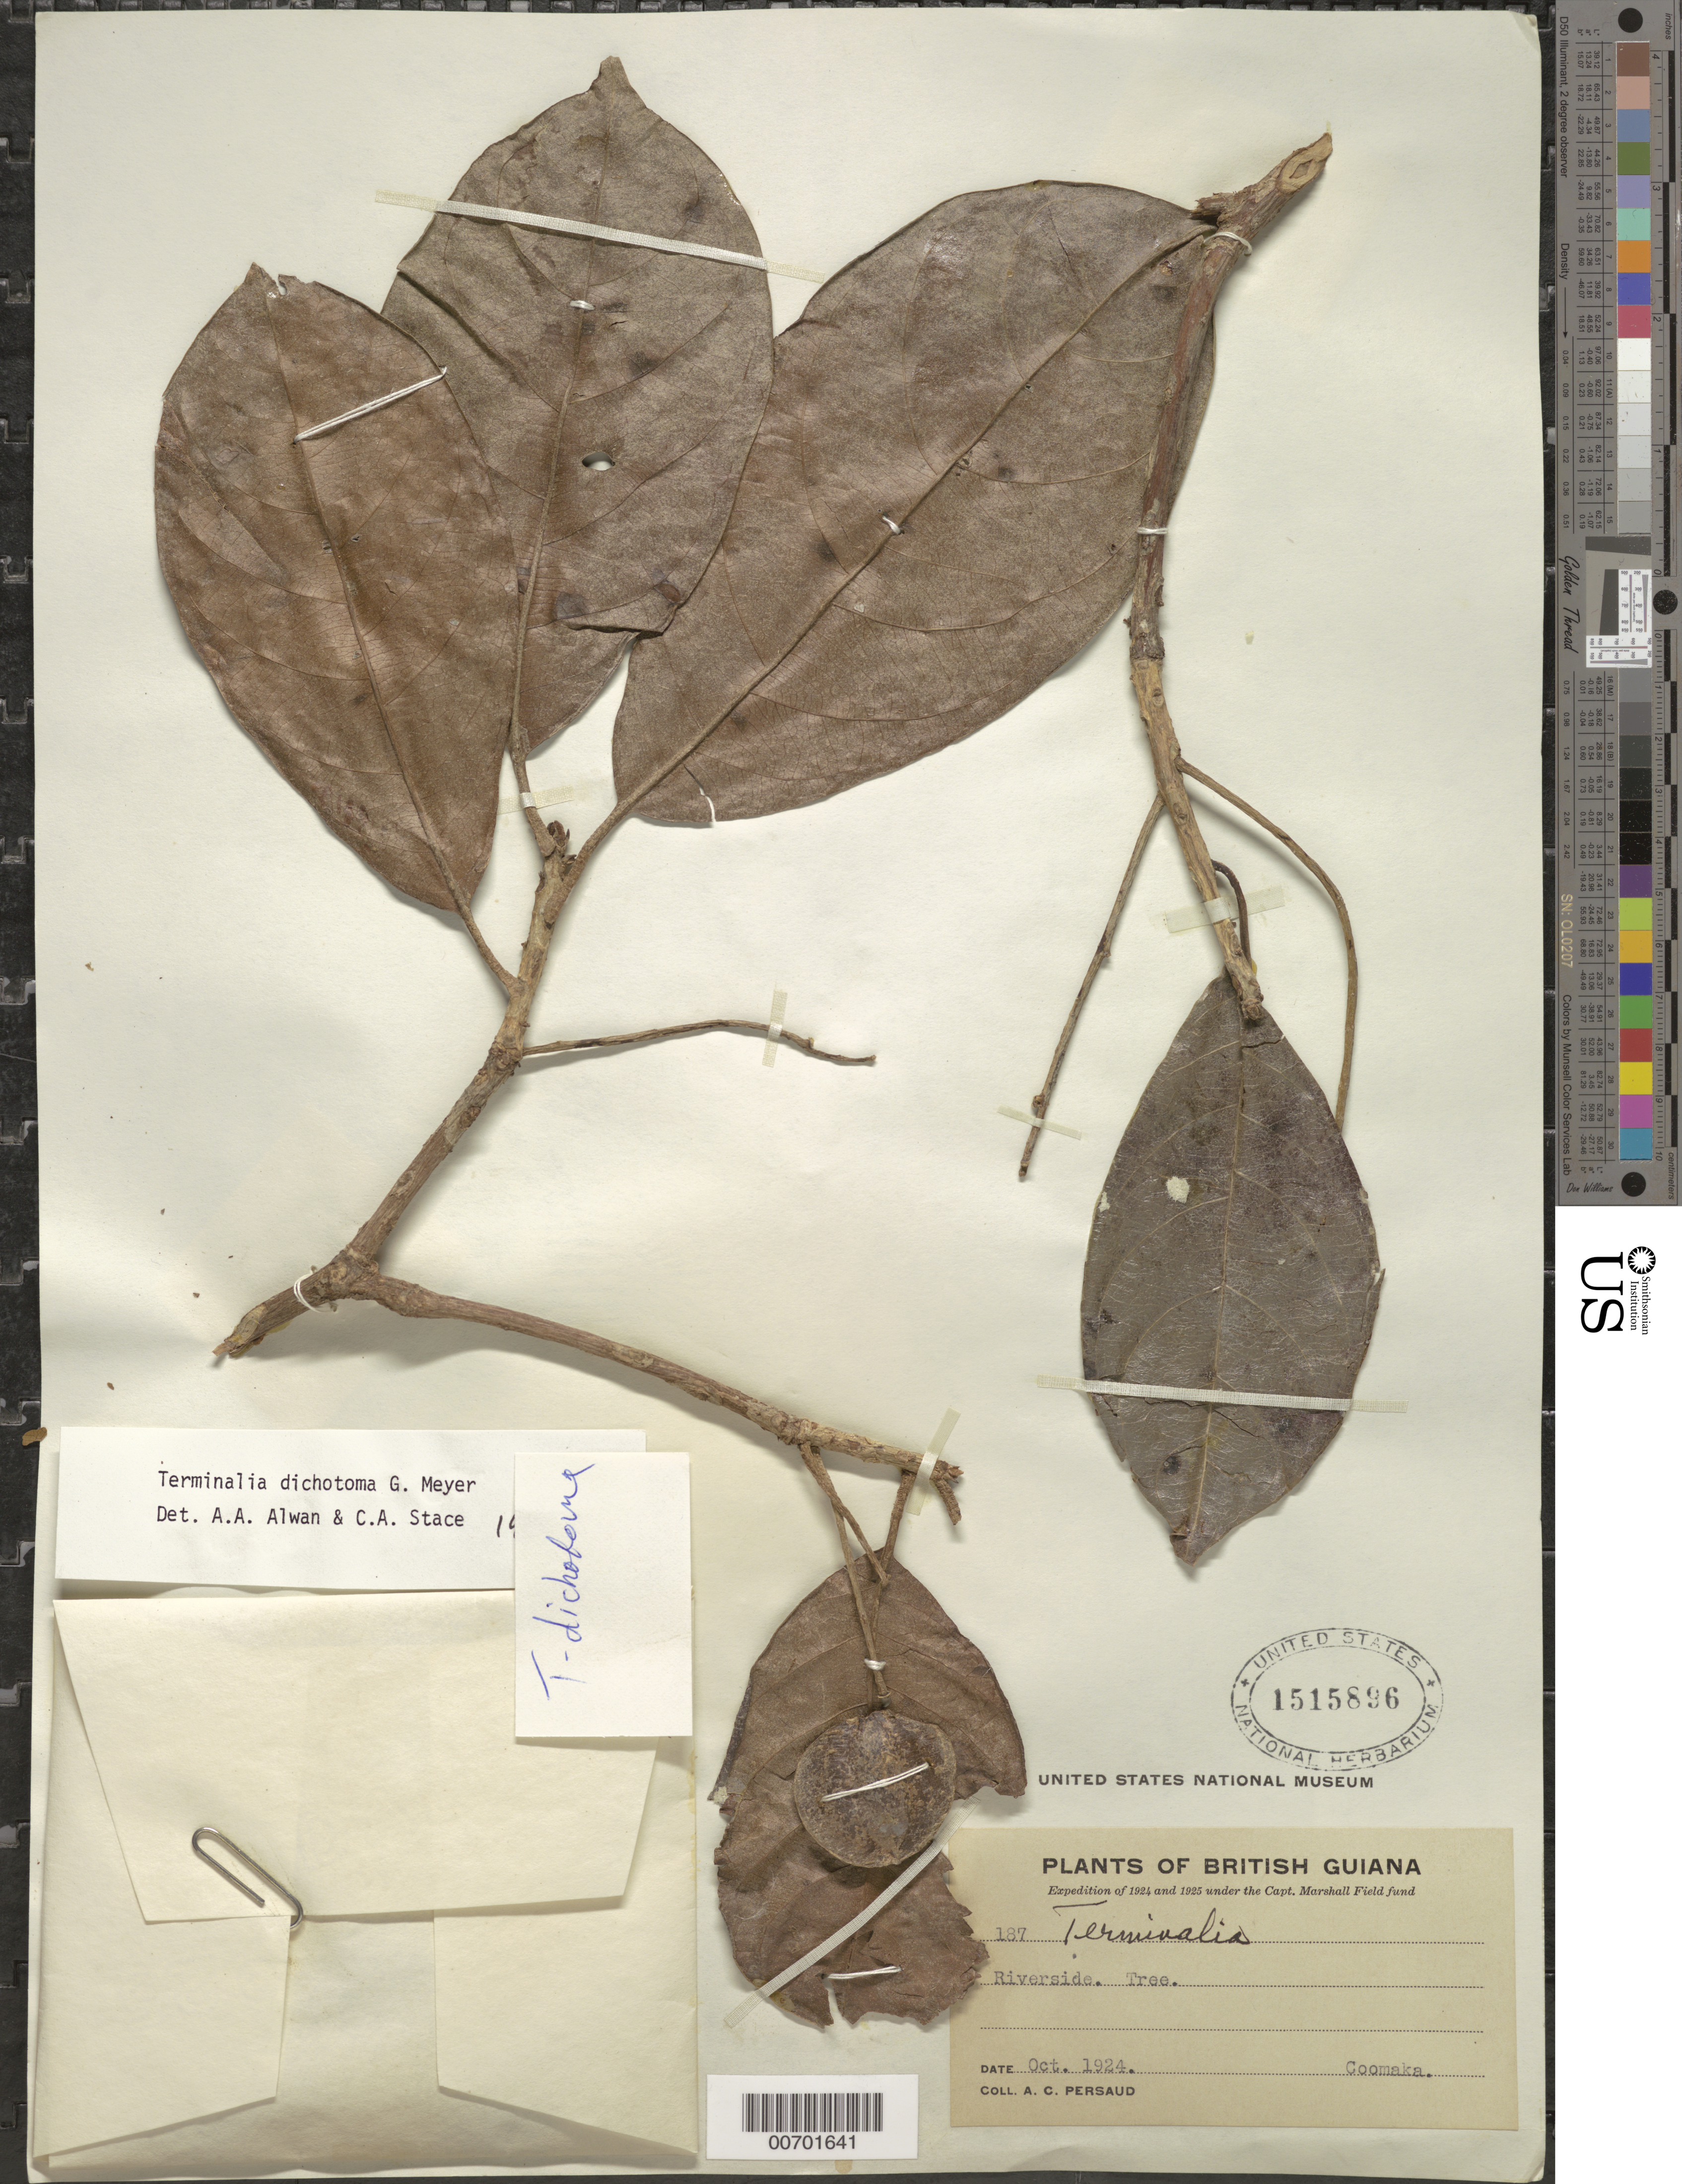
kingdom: Plantae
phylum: Tracheophyta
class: Magnoliopsida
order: Myrtales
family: Combretaceae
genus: Terminalia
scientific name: Terminalia dichotoma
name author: G. Mey.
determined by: Alwan, A. R.; Stace, C. A.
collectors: A. Persaud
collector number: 187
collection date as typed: Oct-24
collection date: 1924-10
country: Guyana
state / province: U. Demerara-Berbice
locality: Coomaka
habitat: Riverside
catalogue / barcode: US 1515896